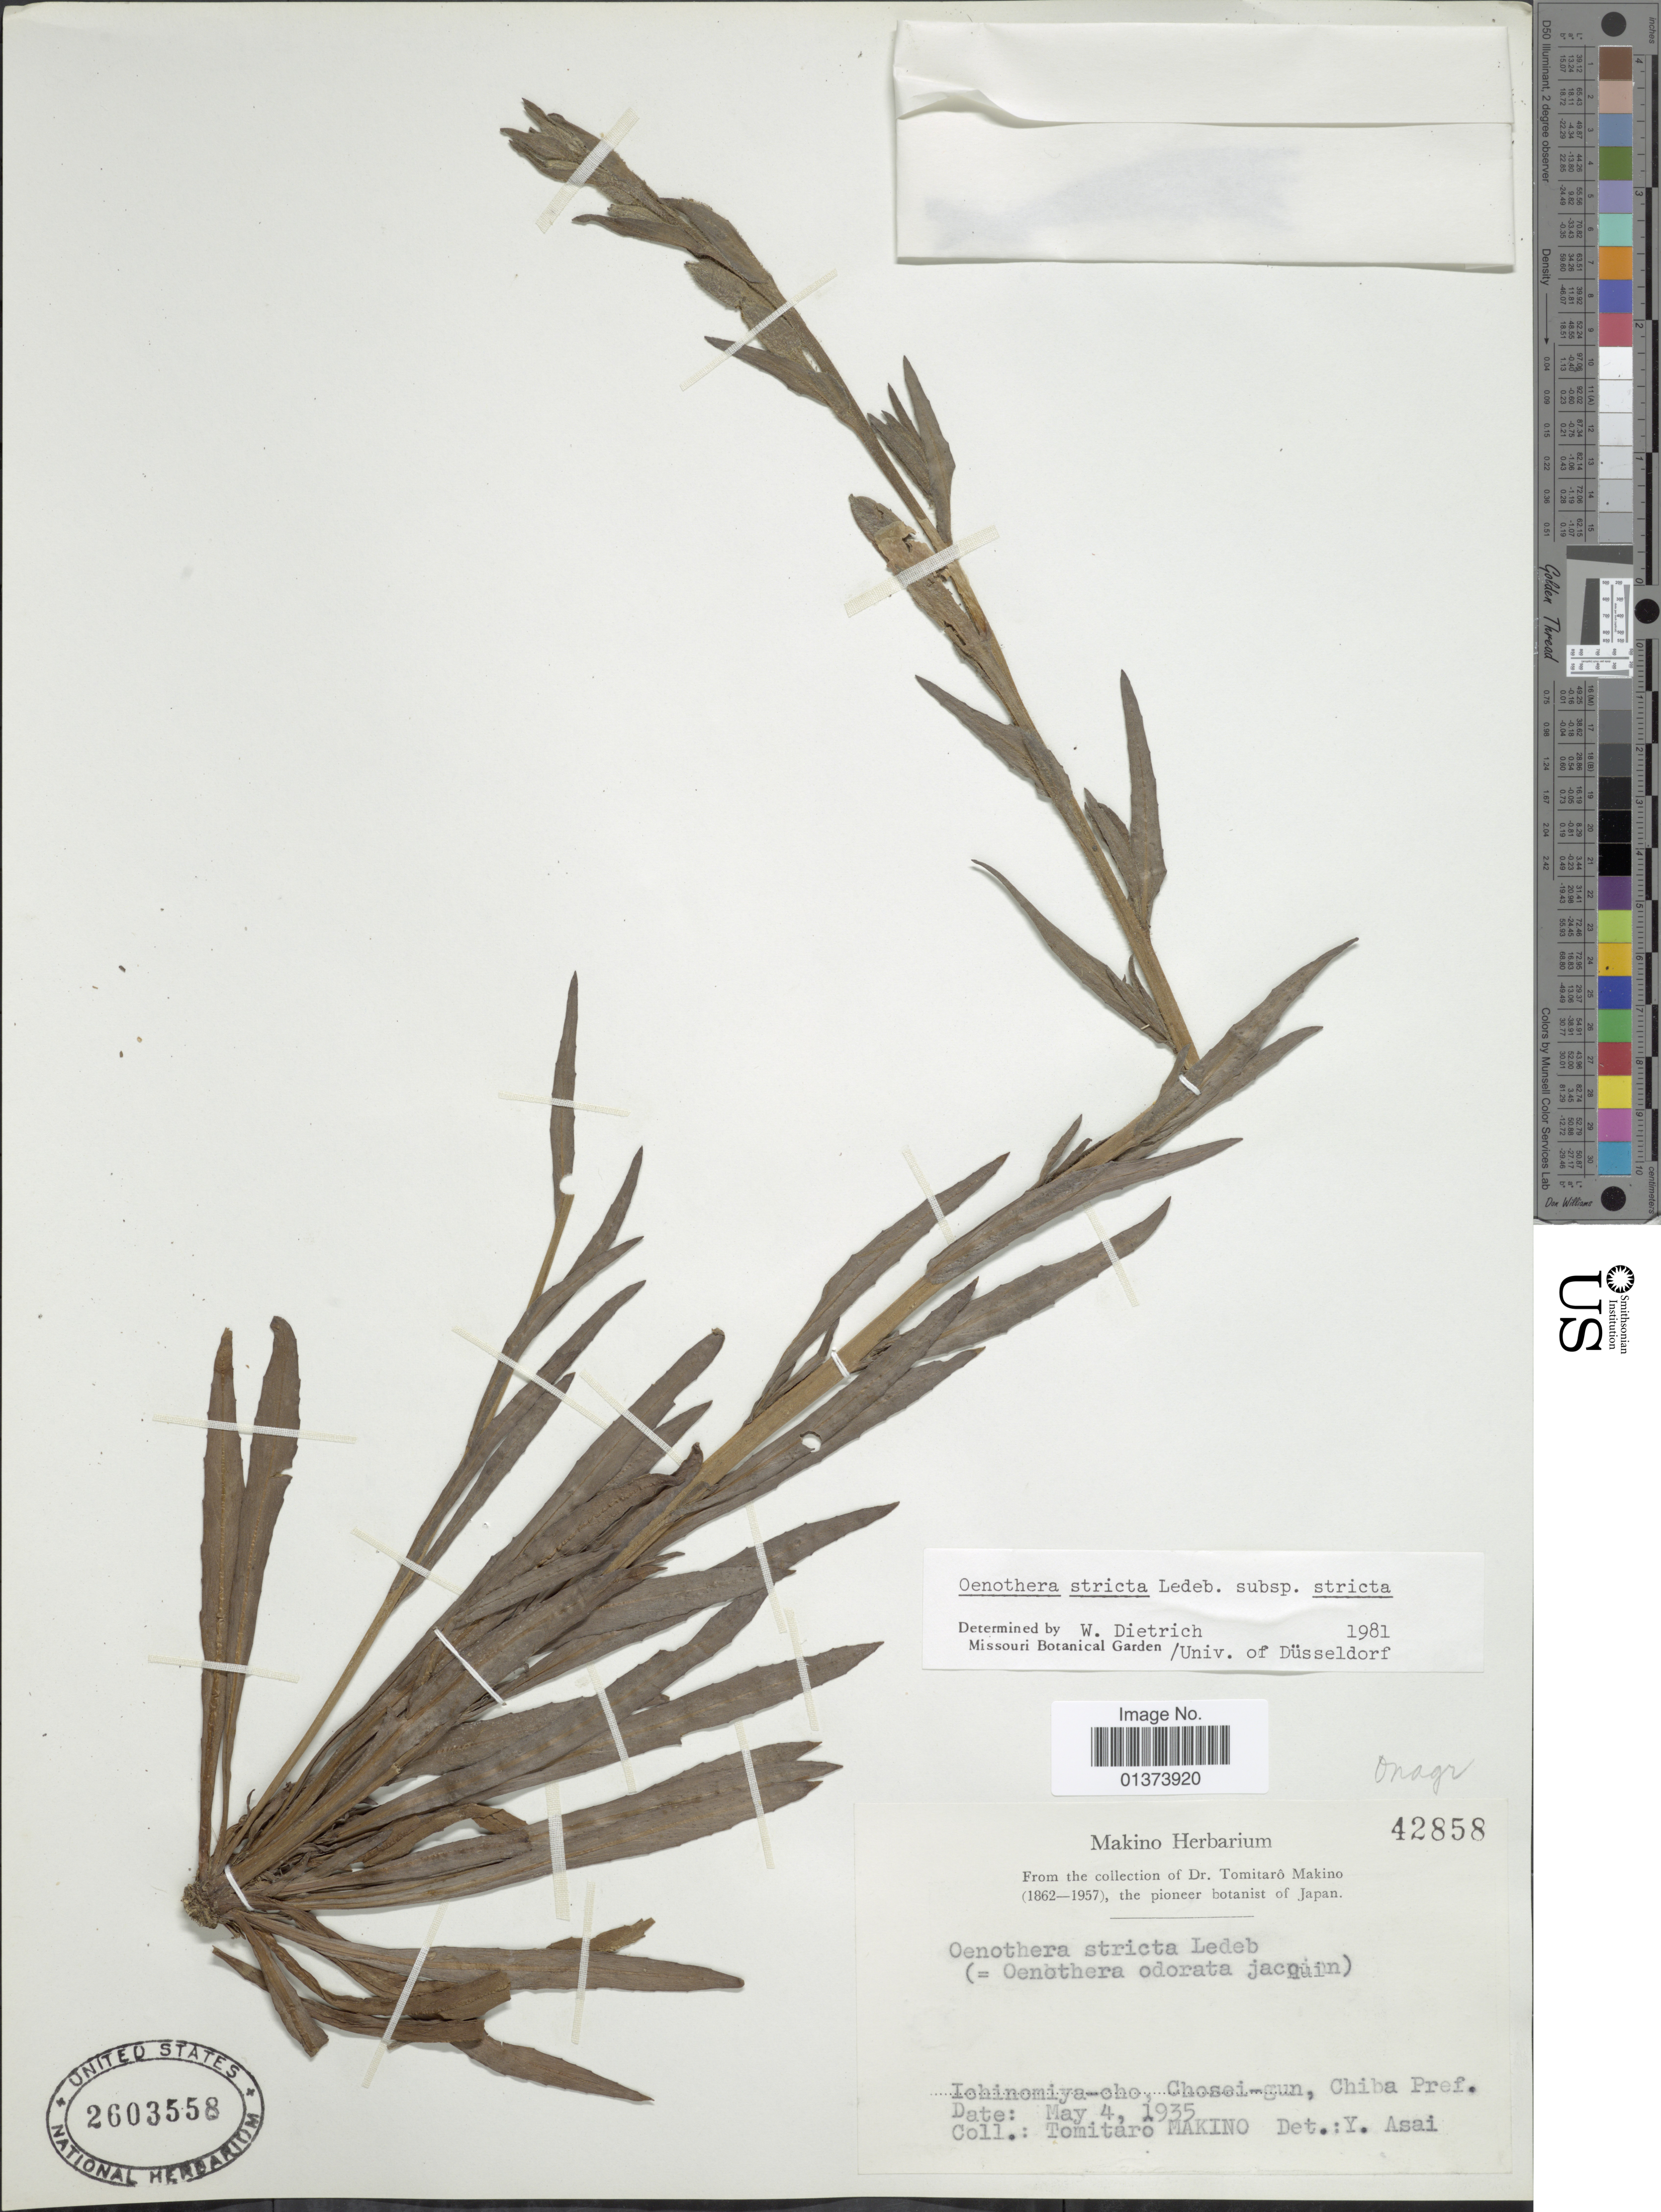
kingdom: Plantae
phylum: Tracheophyta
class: Magnoliopsida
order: Myrtales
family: Onagraceae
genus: Oenothera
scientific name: Oenothera stricta subsp. stricta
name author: Ledeb. ex Link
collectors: T. Makino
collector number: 42858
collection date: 1935-05-04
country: Japan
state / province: Tiba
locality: Ichinomiya-oho, Chosei-gun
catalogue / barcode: US 2603558